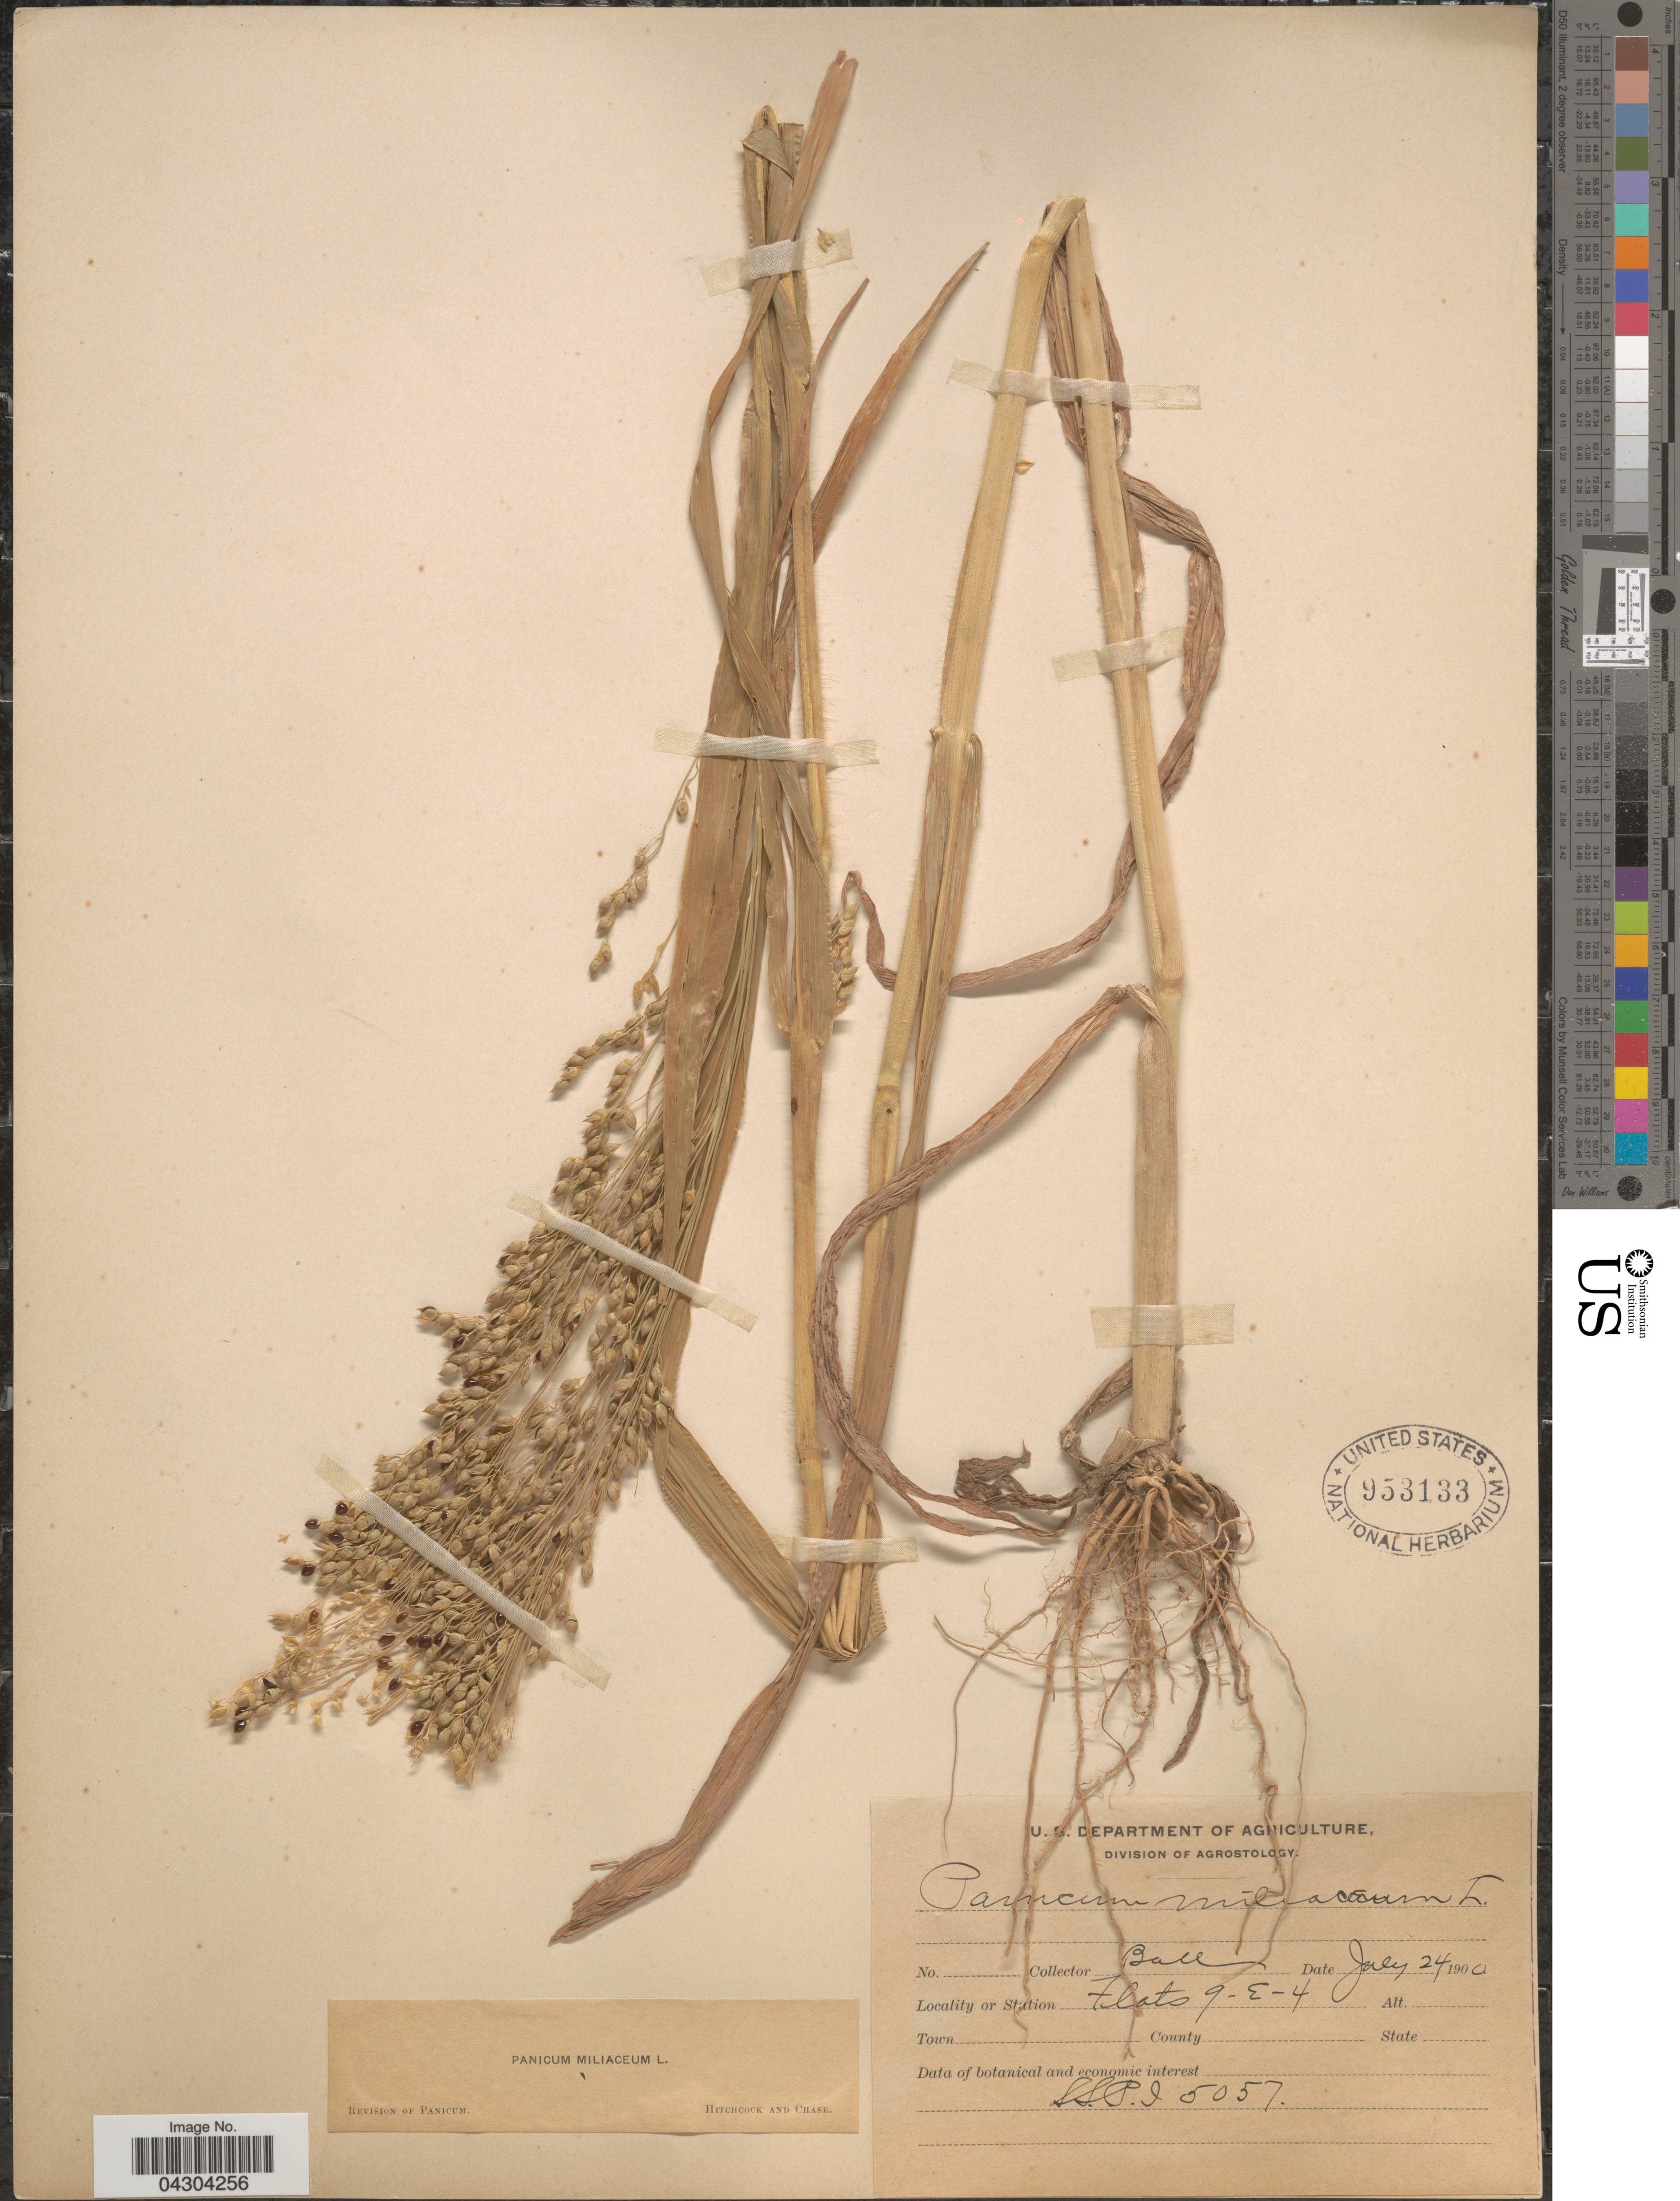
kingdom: Plantae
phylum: Tracheophyta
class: Liliopsida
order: Poales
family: Poaceae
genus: Panicum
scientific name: Panicum miliaceum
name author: L.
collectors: -- Ball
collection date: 1900-07-24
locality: Station Flats 9-E-4.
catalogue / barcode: US 953133